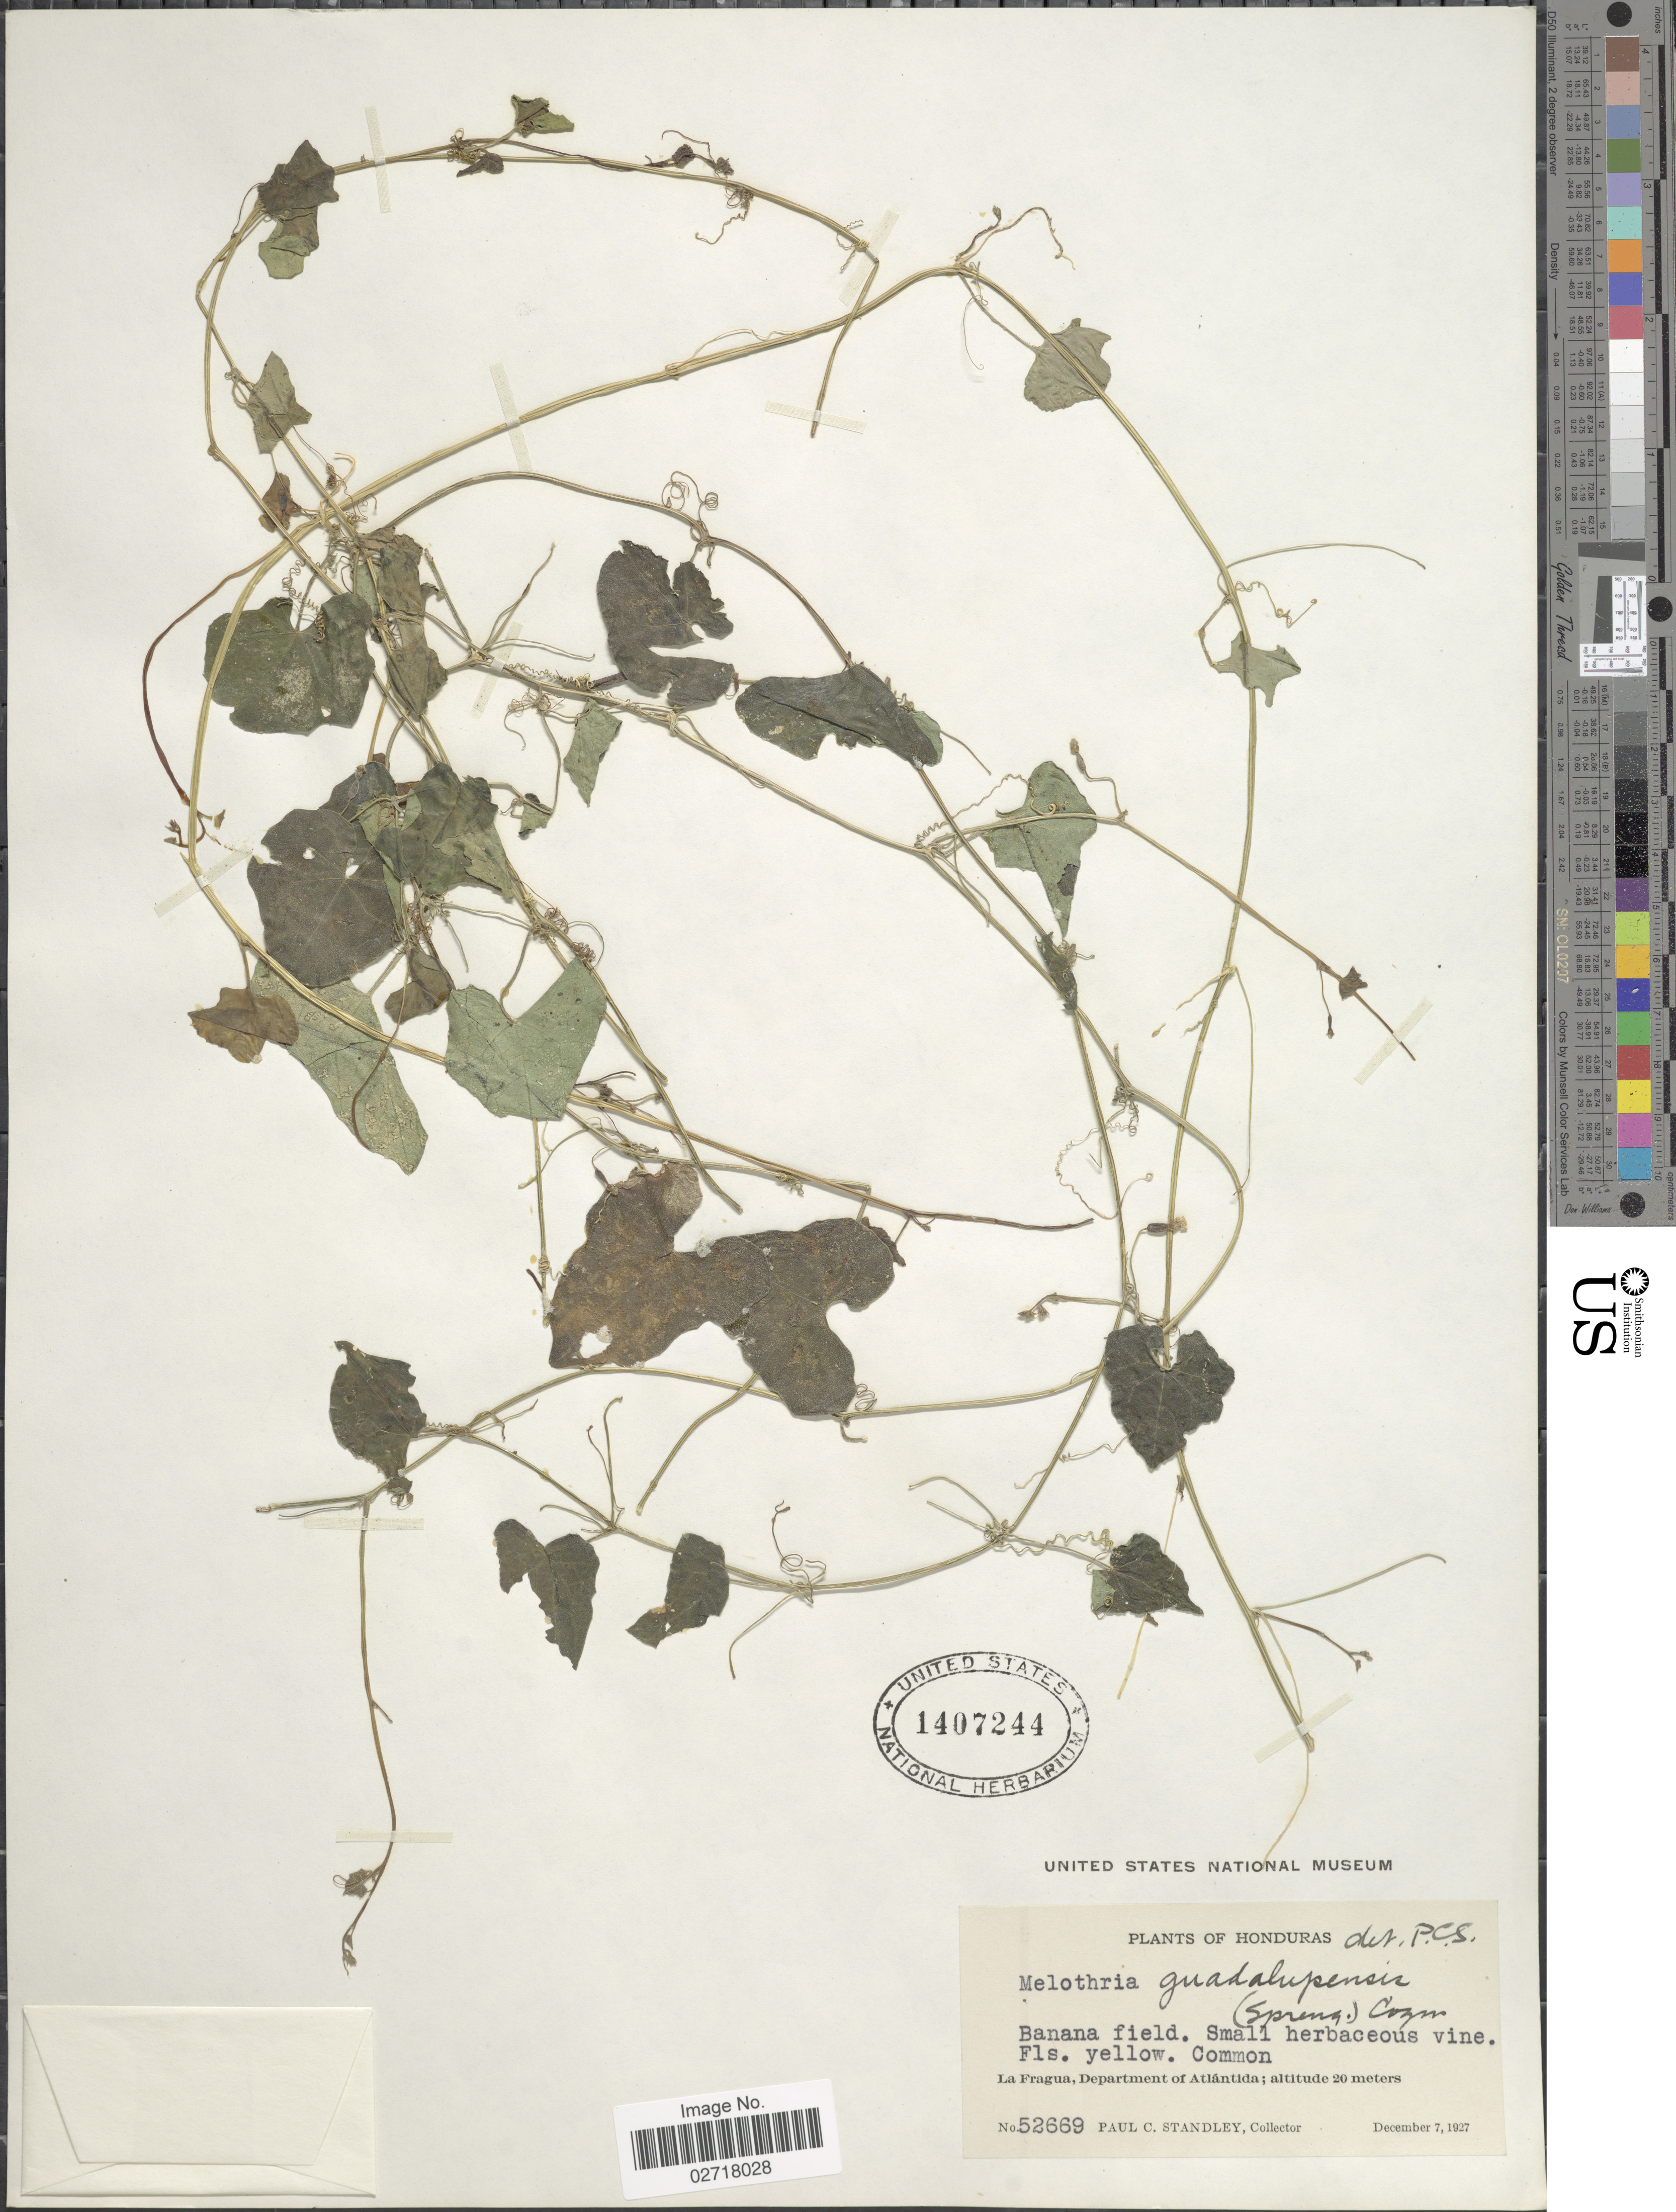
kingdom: Plantae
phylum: Tracheophyta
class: Magnoliopsida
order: Cucurbitales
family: Cucurbitaceae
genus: Melothria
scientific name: Melothria pendula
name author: L.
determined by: U.S. National Herbarium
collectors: P. C. Standley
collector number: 52669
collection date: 1927-12-07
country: Honduras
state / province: Atlántida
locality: La Fragua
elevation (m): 20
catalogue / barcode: US 1407244